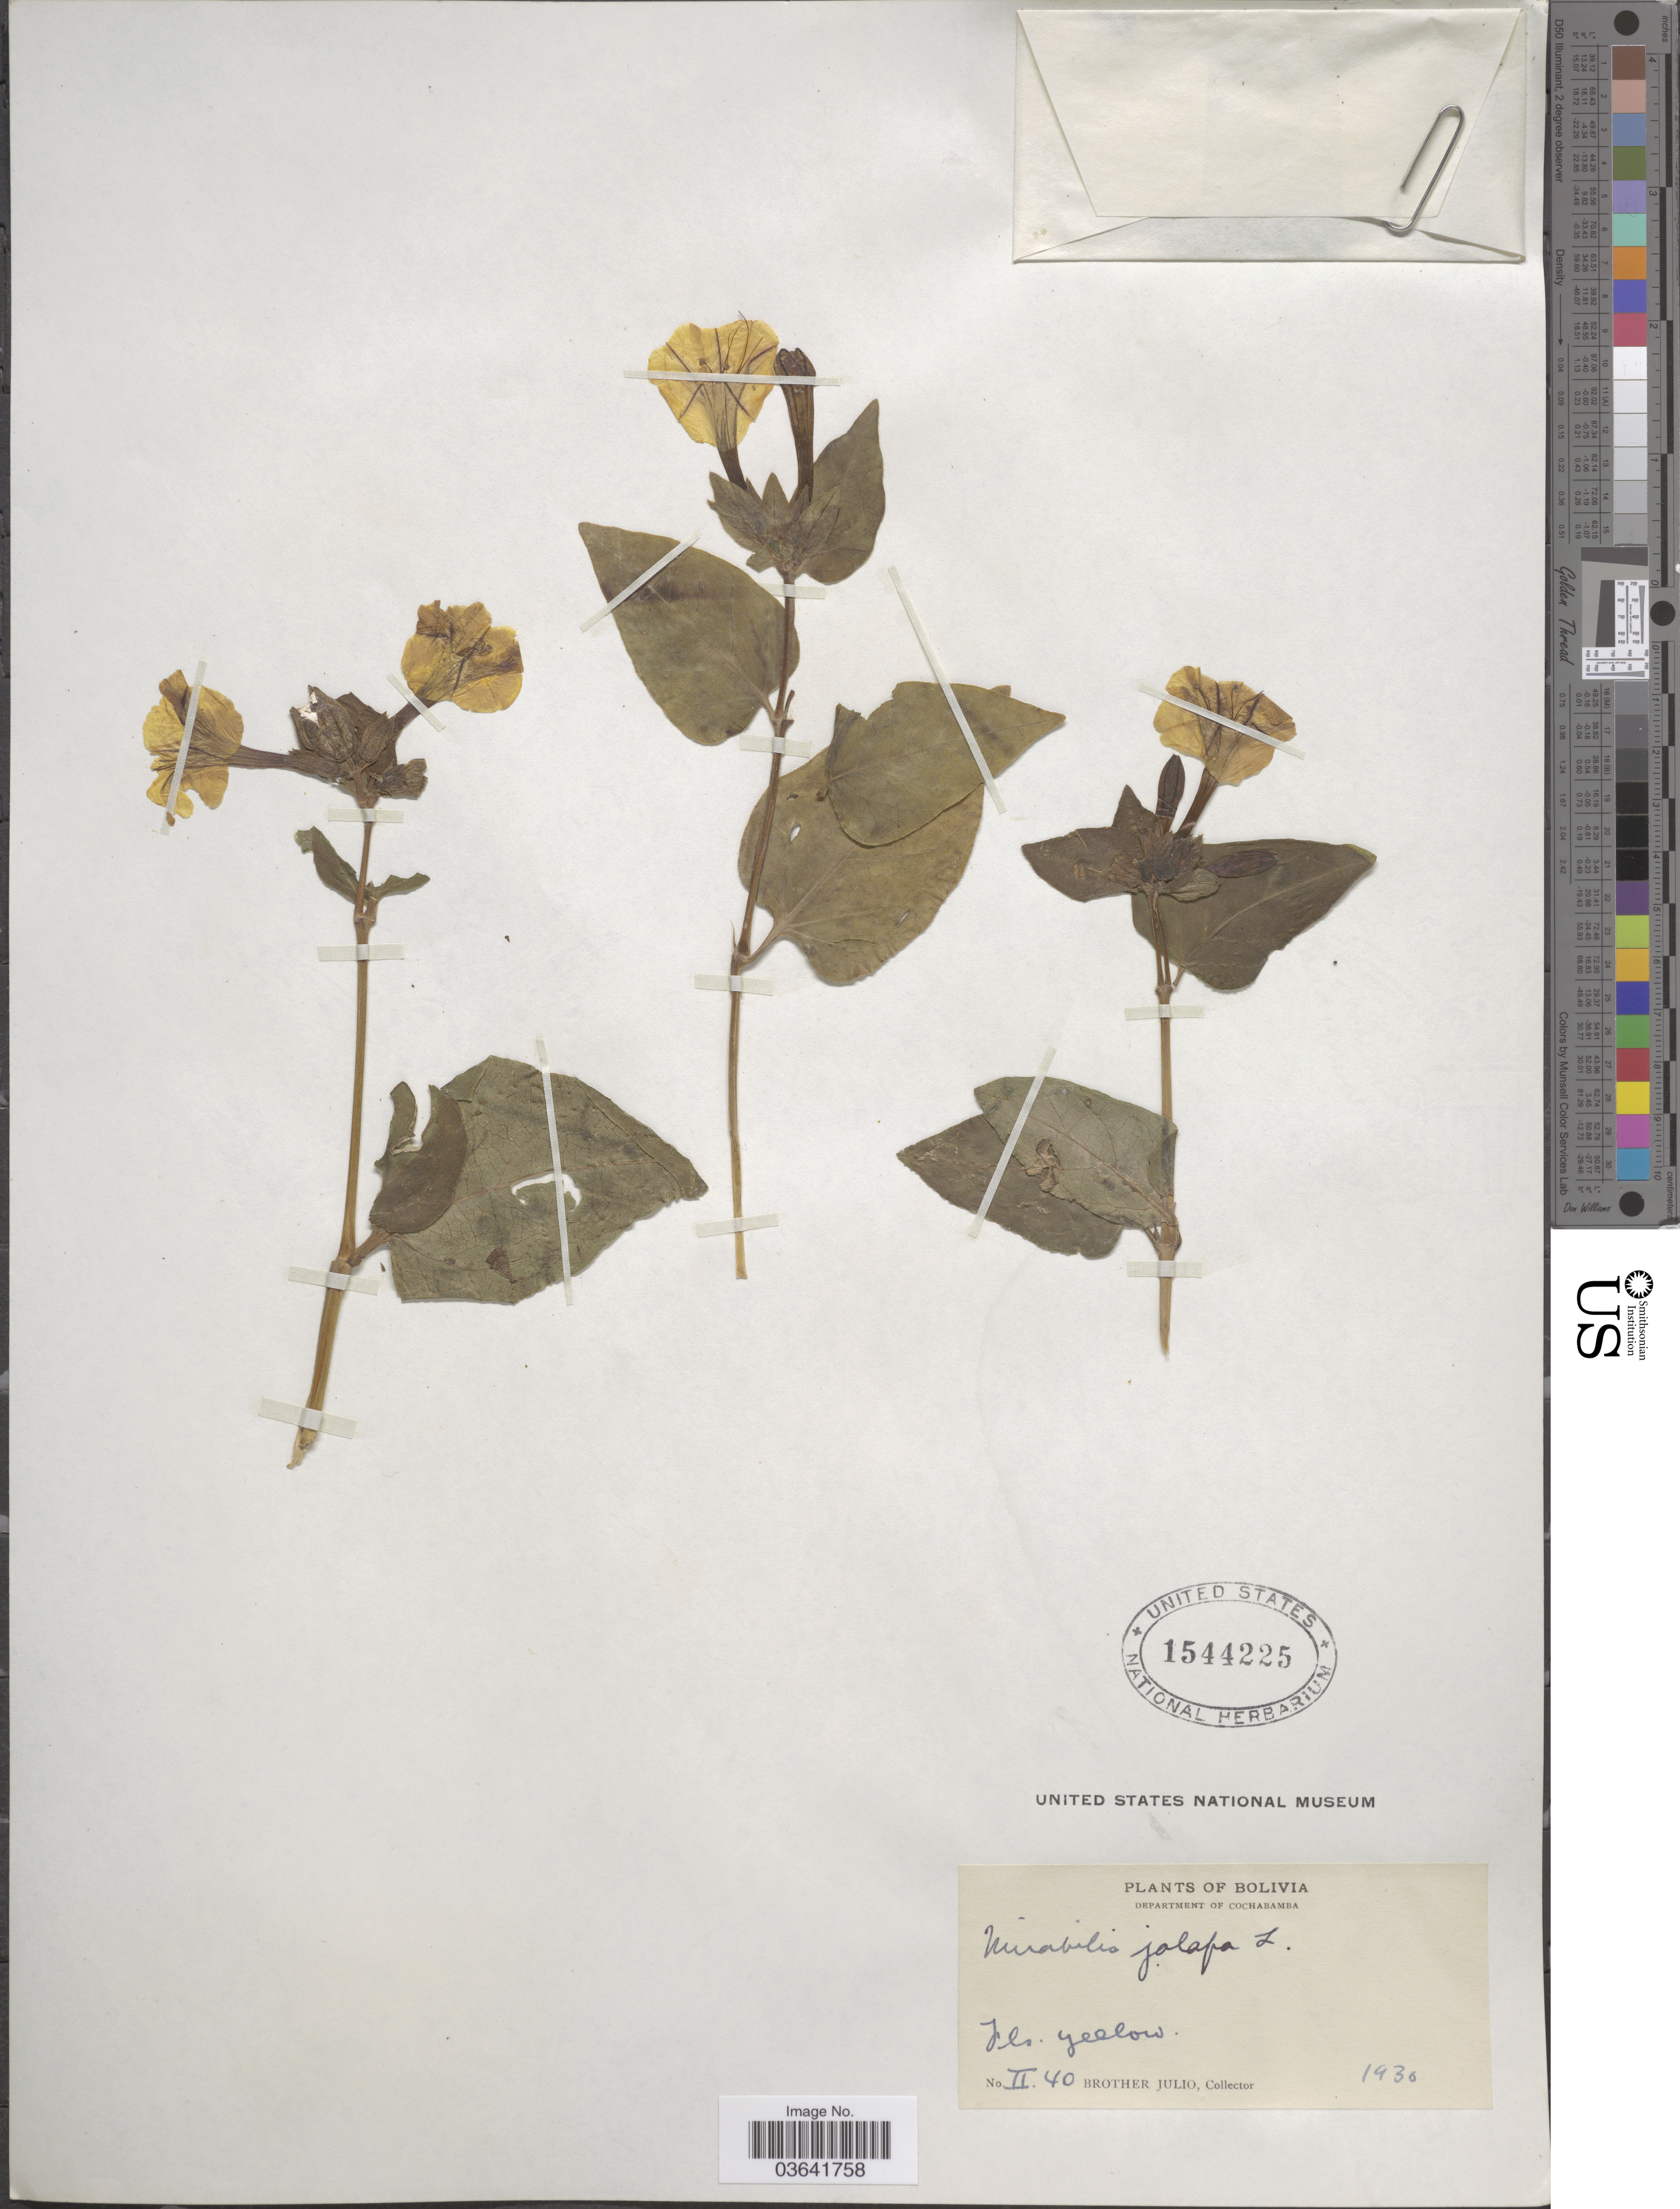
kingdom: Plantae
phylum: Tracheophyta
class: Magnoliopsida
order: Caryophyllales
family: Nyctaginaceae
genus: Mirabilis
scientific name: Mirabilis jalapa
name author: L.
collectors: Bro. Julio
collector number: II40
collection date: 1930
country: Bolivia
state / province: Cochabamba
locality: Department of Cochabamba.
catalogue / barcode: US 1544225